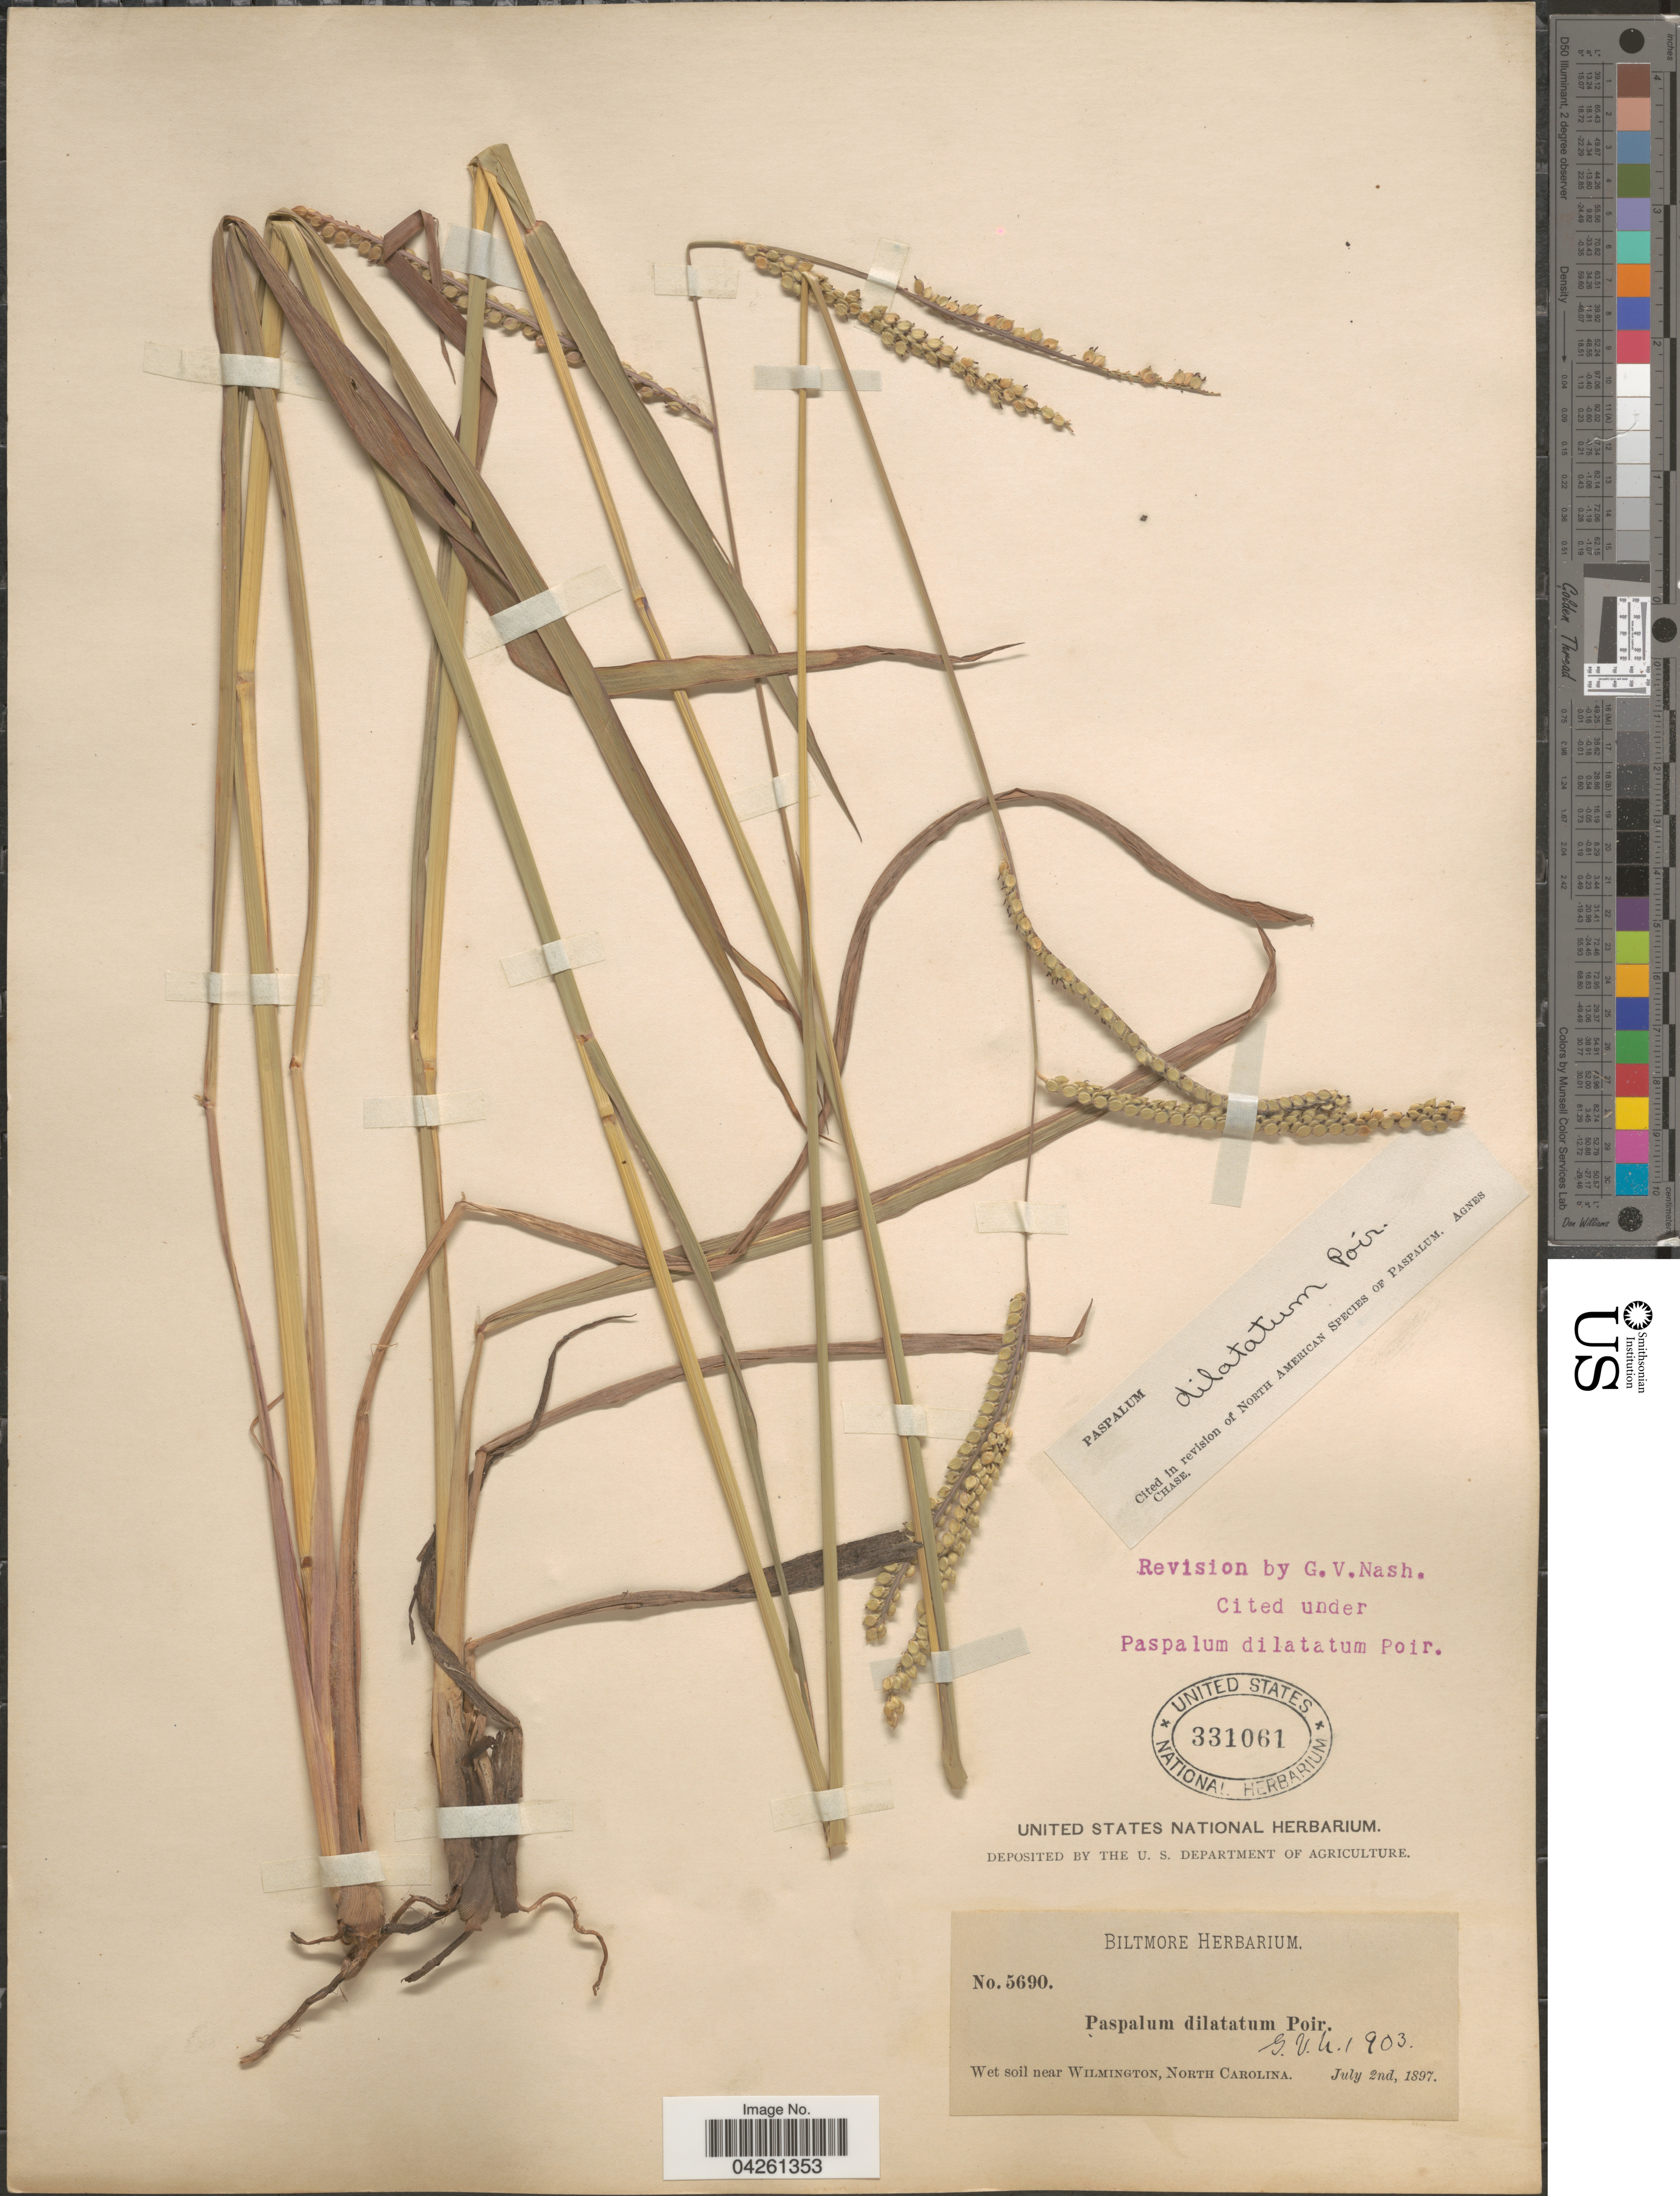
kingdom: Plantae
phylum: Tracheophyta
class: Liliopsida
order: Poales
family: Poaceae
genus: Paspalum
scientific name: Paspalum dilatatum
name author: Poir.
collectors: ex herb. Biltmore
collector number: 5690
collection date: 1897-07-02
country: United States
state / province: North Carolina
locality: Wet soil near Wilmington.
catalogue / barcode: US 331061